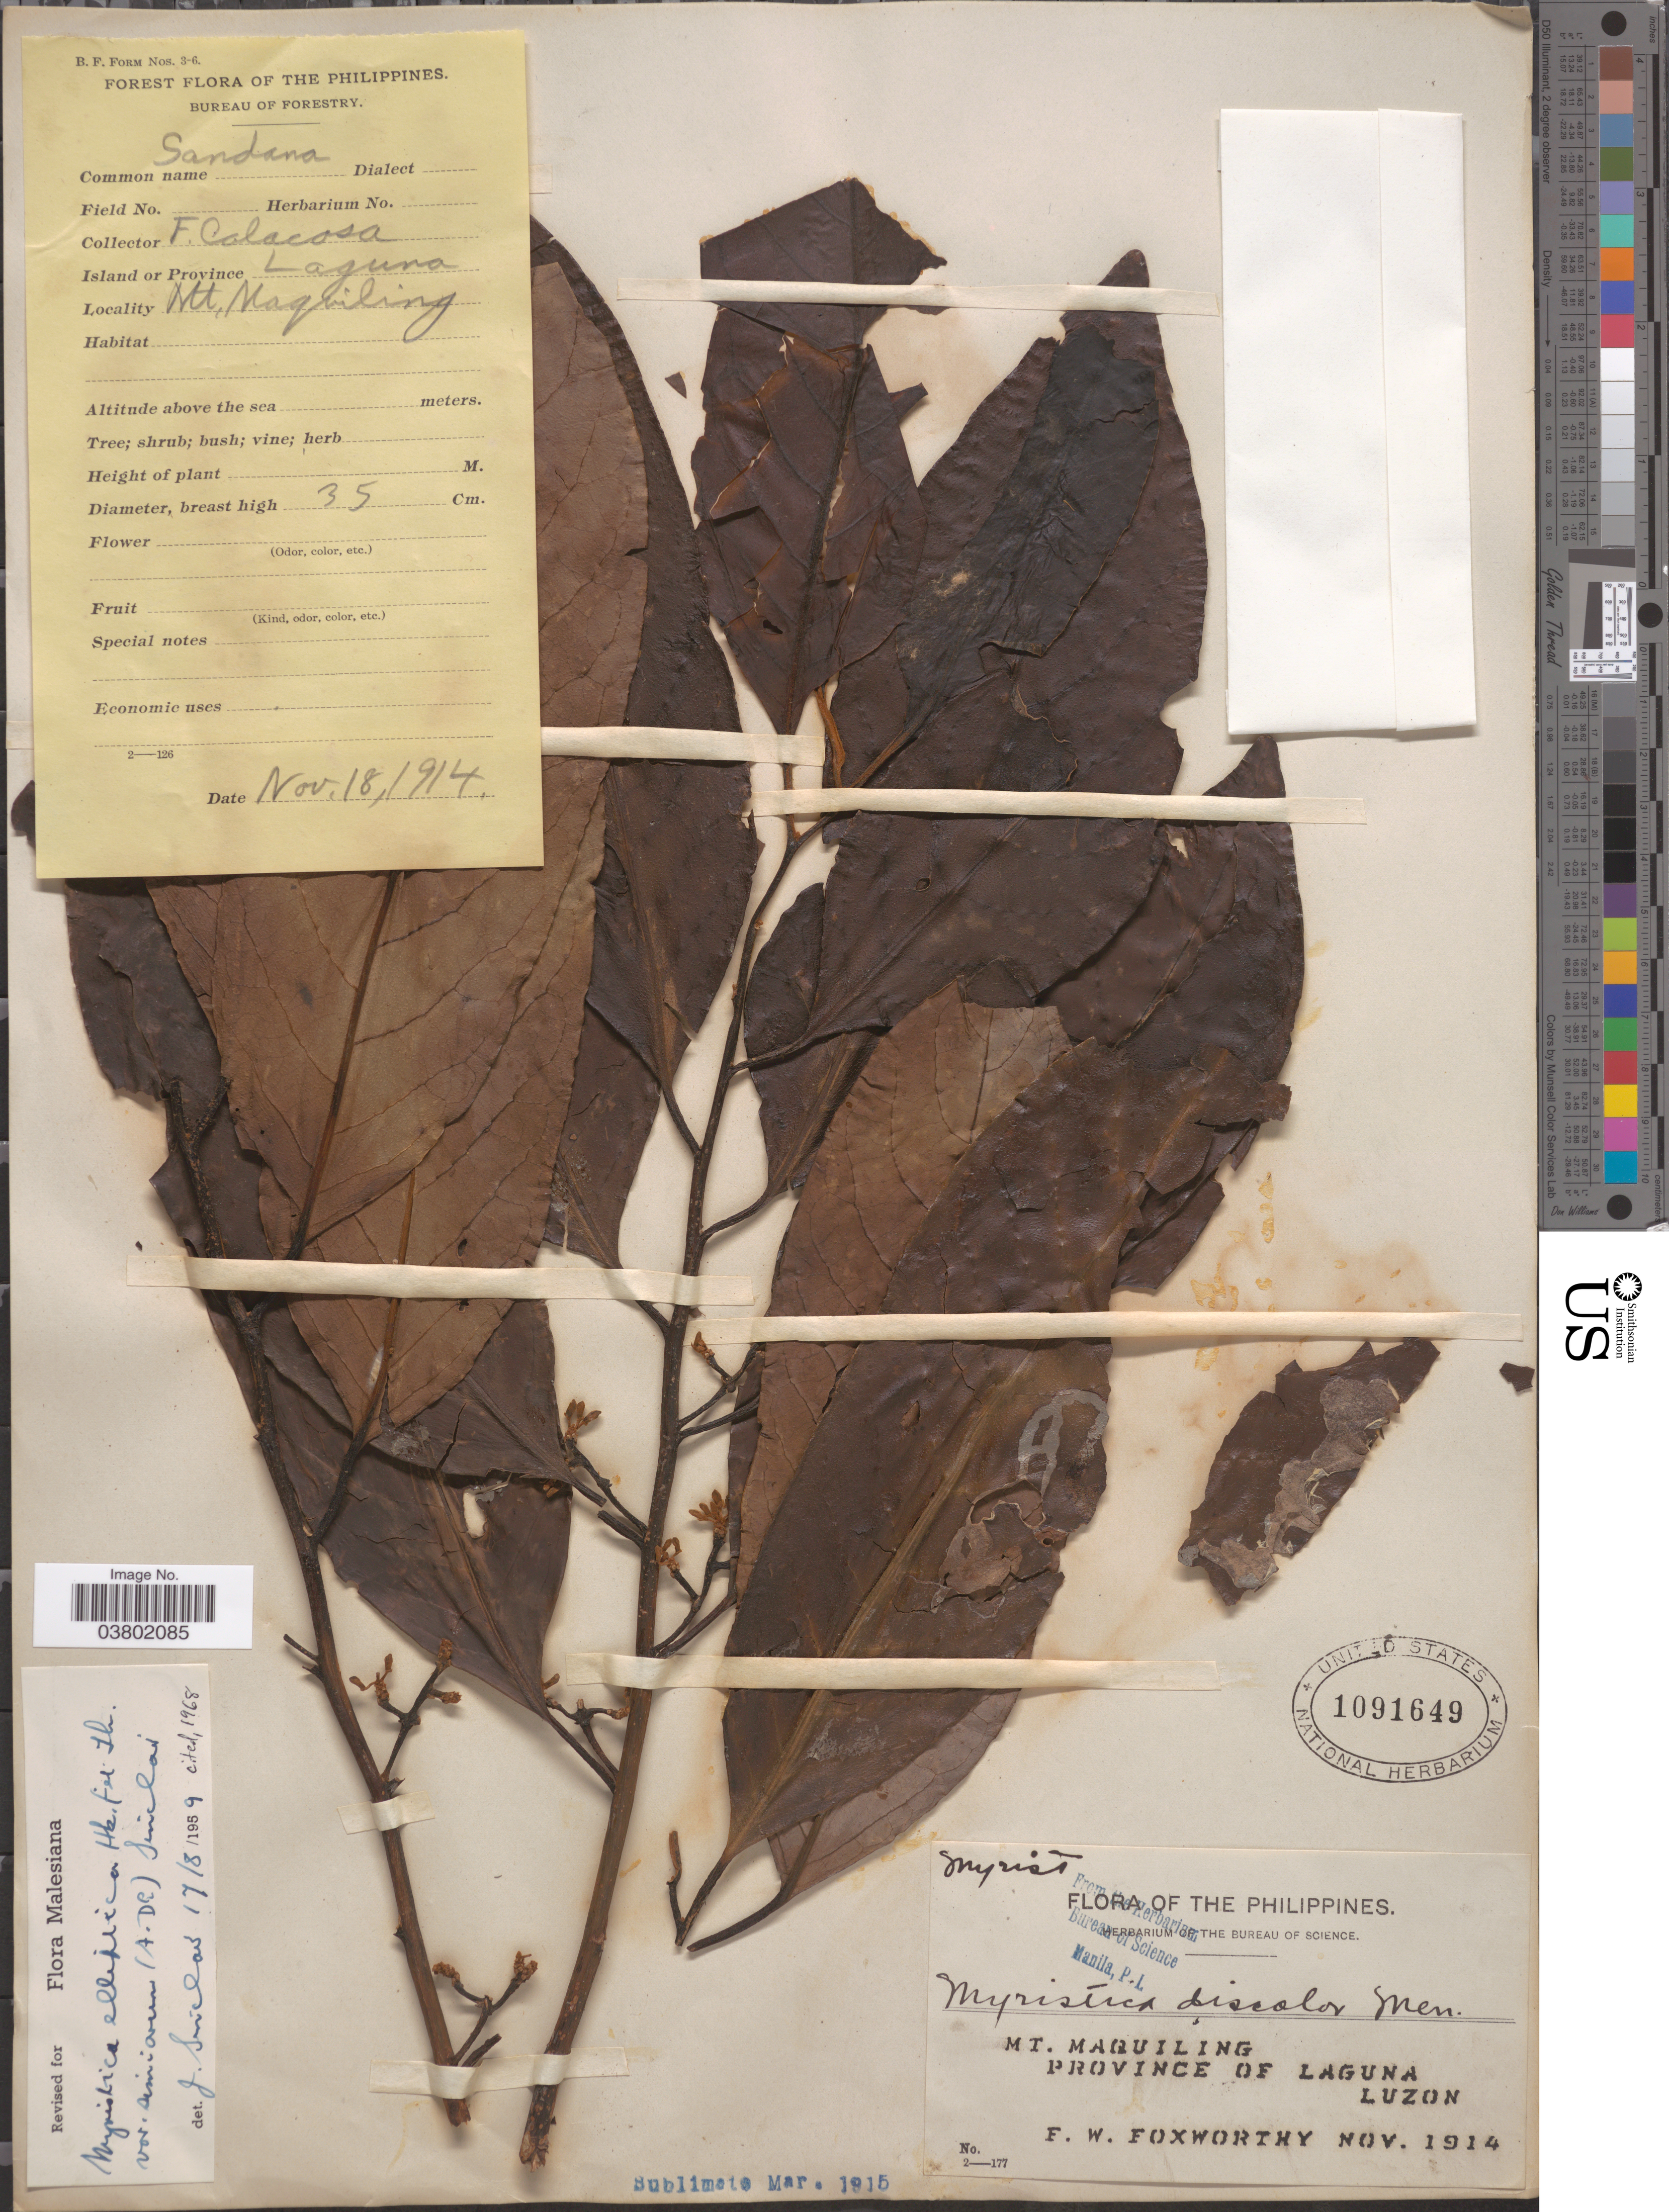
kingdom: Plantae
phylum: Tracheophyta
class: Magnoliopsida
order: Magnoliales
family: Myristicaceae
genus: Myristica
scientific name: Myristica elliptica var. simiarum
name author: (A. DC.) J. Sinclair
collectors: F. W. Foxworthy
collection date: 1914-11-18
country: Philippines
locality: Mt. Maquiling, Province of Laguna, Luzon.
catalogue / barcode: US 1091649